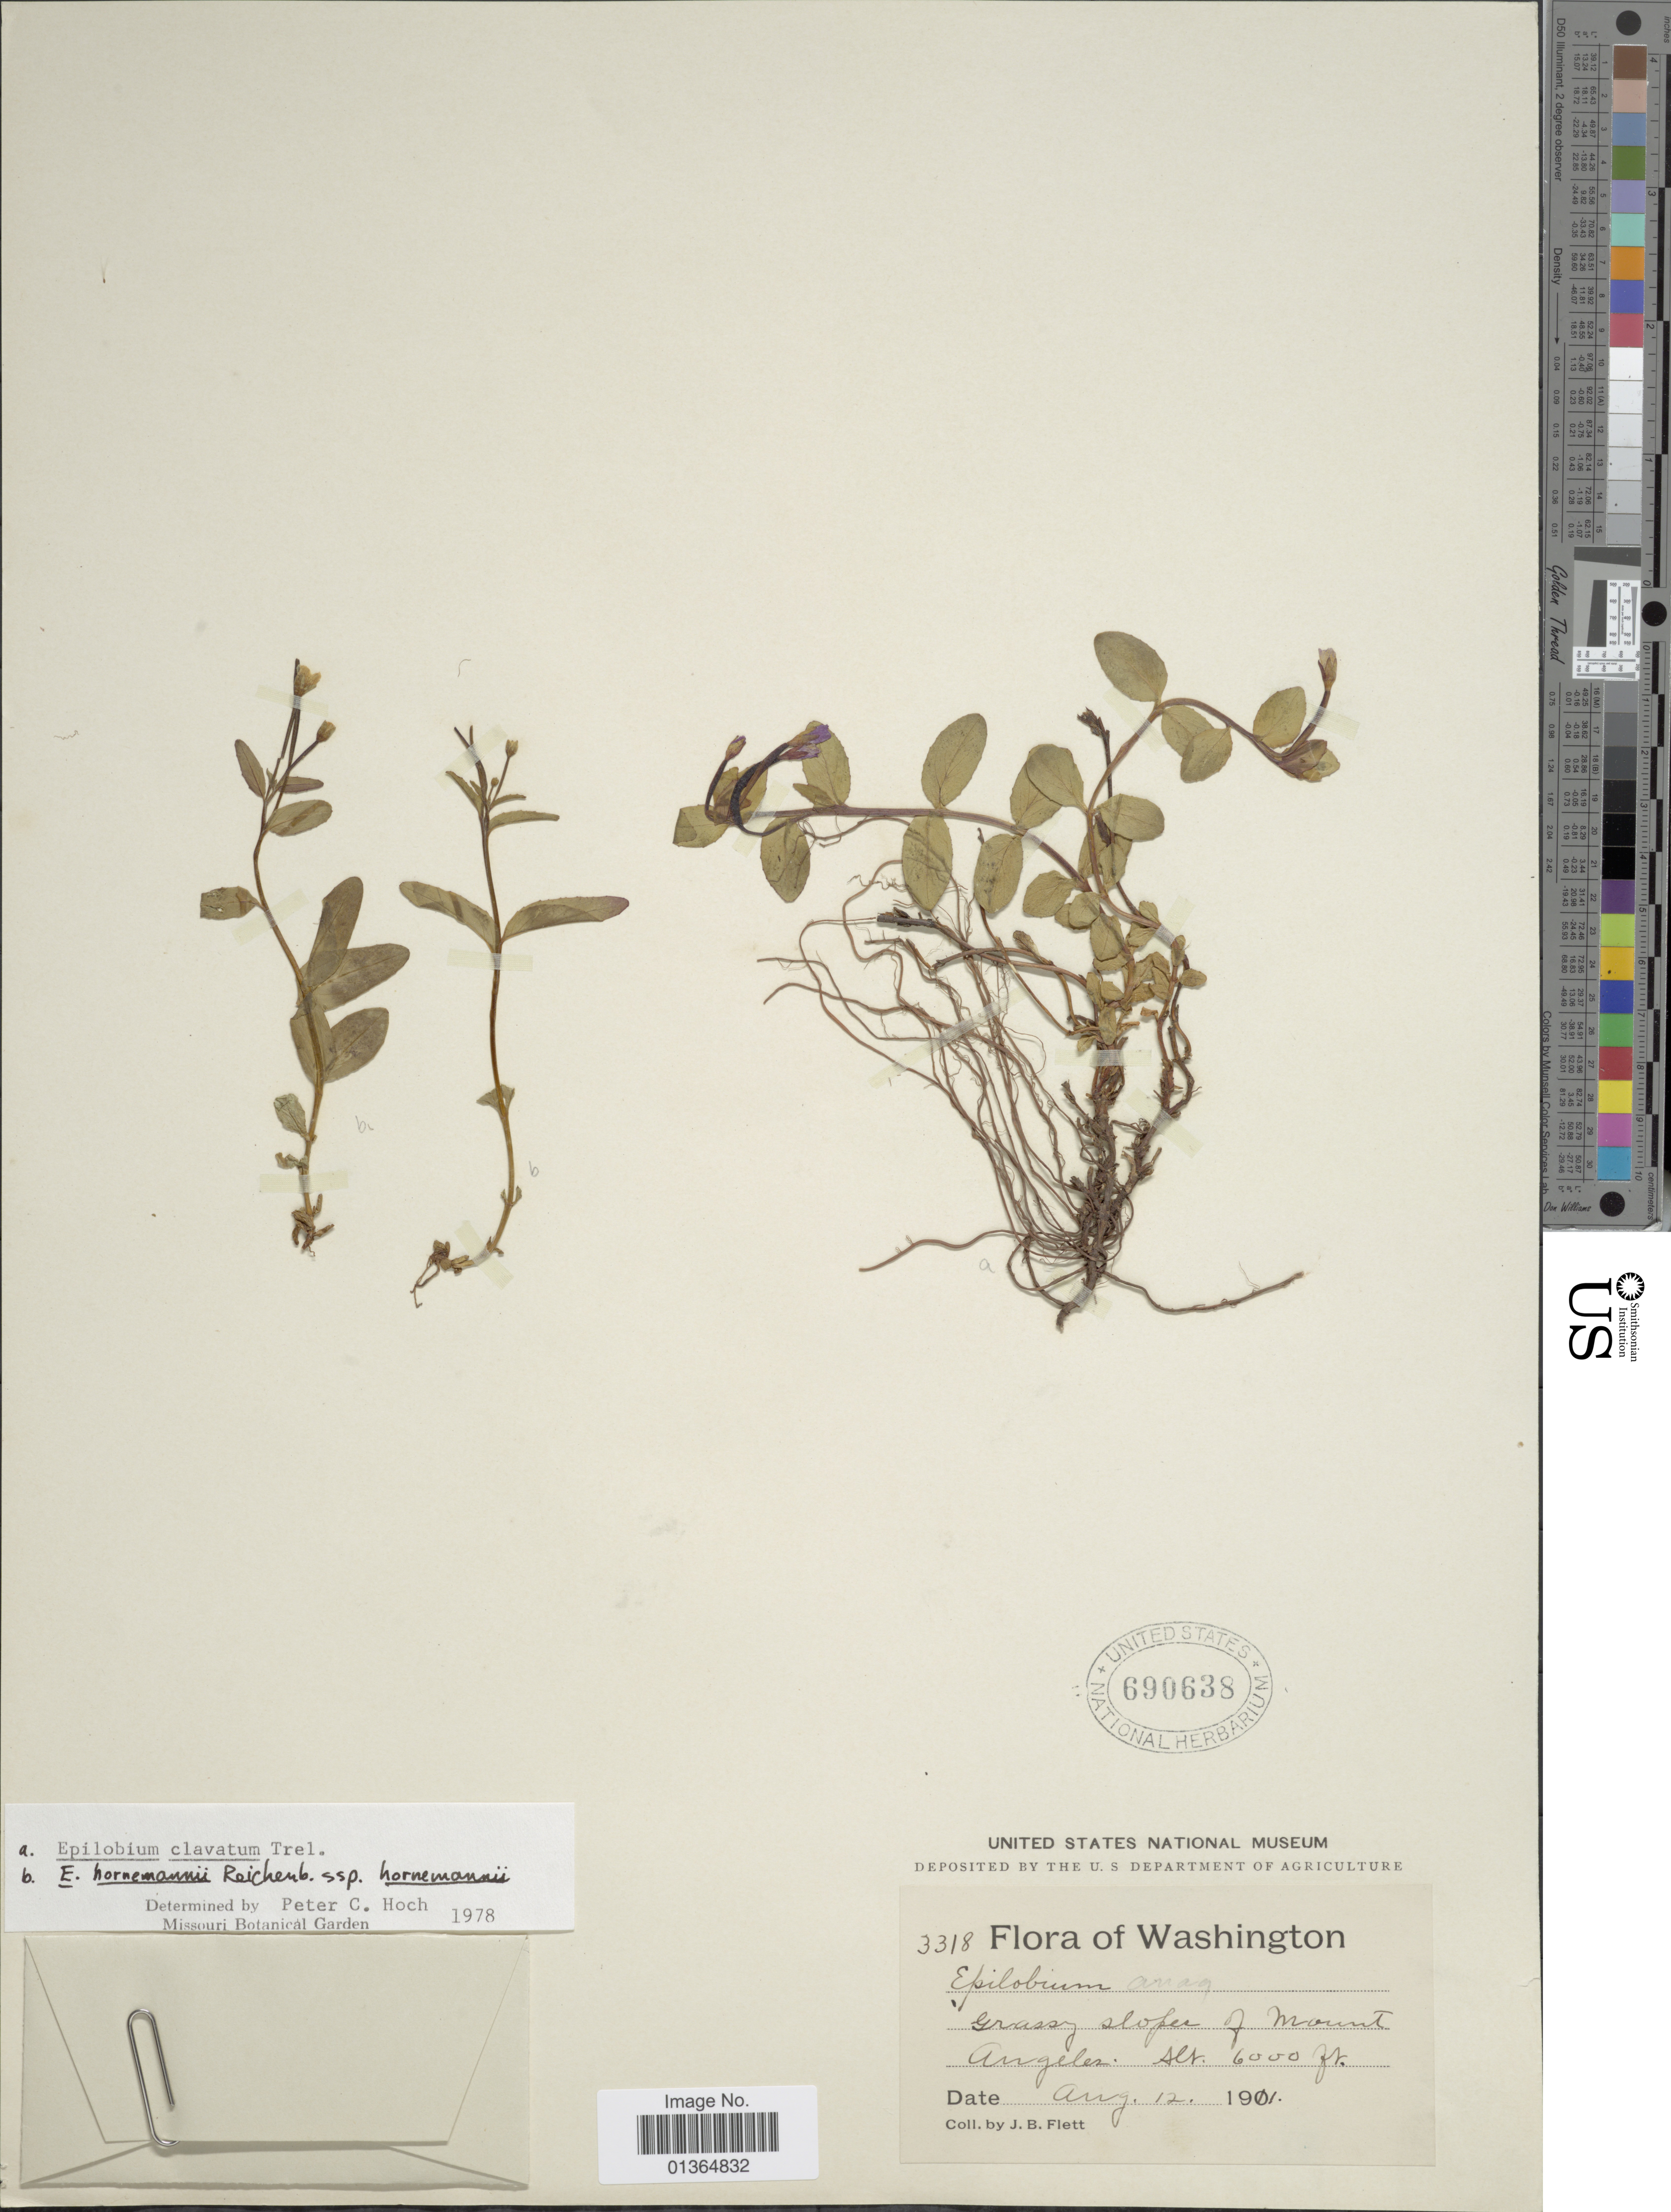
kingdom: Plantae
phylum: Tracheophyta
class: Magnoliopsida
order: Myrtales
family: Onagraceae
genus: Epilobium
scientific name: Epilobium hornemannii subsp. hornemannii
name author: Rchb.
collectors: J. Flett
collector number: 3318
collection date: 1911-08-12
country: United States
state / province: Washington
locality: Grassy slopes of Mount Angeles.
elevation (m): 1829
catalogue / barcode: US 690638